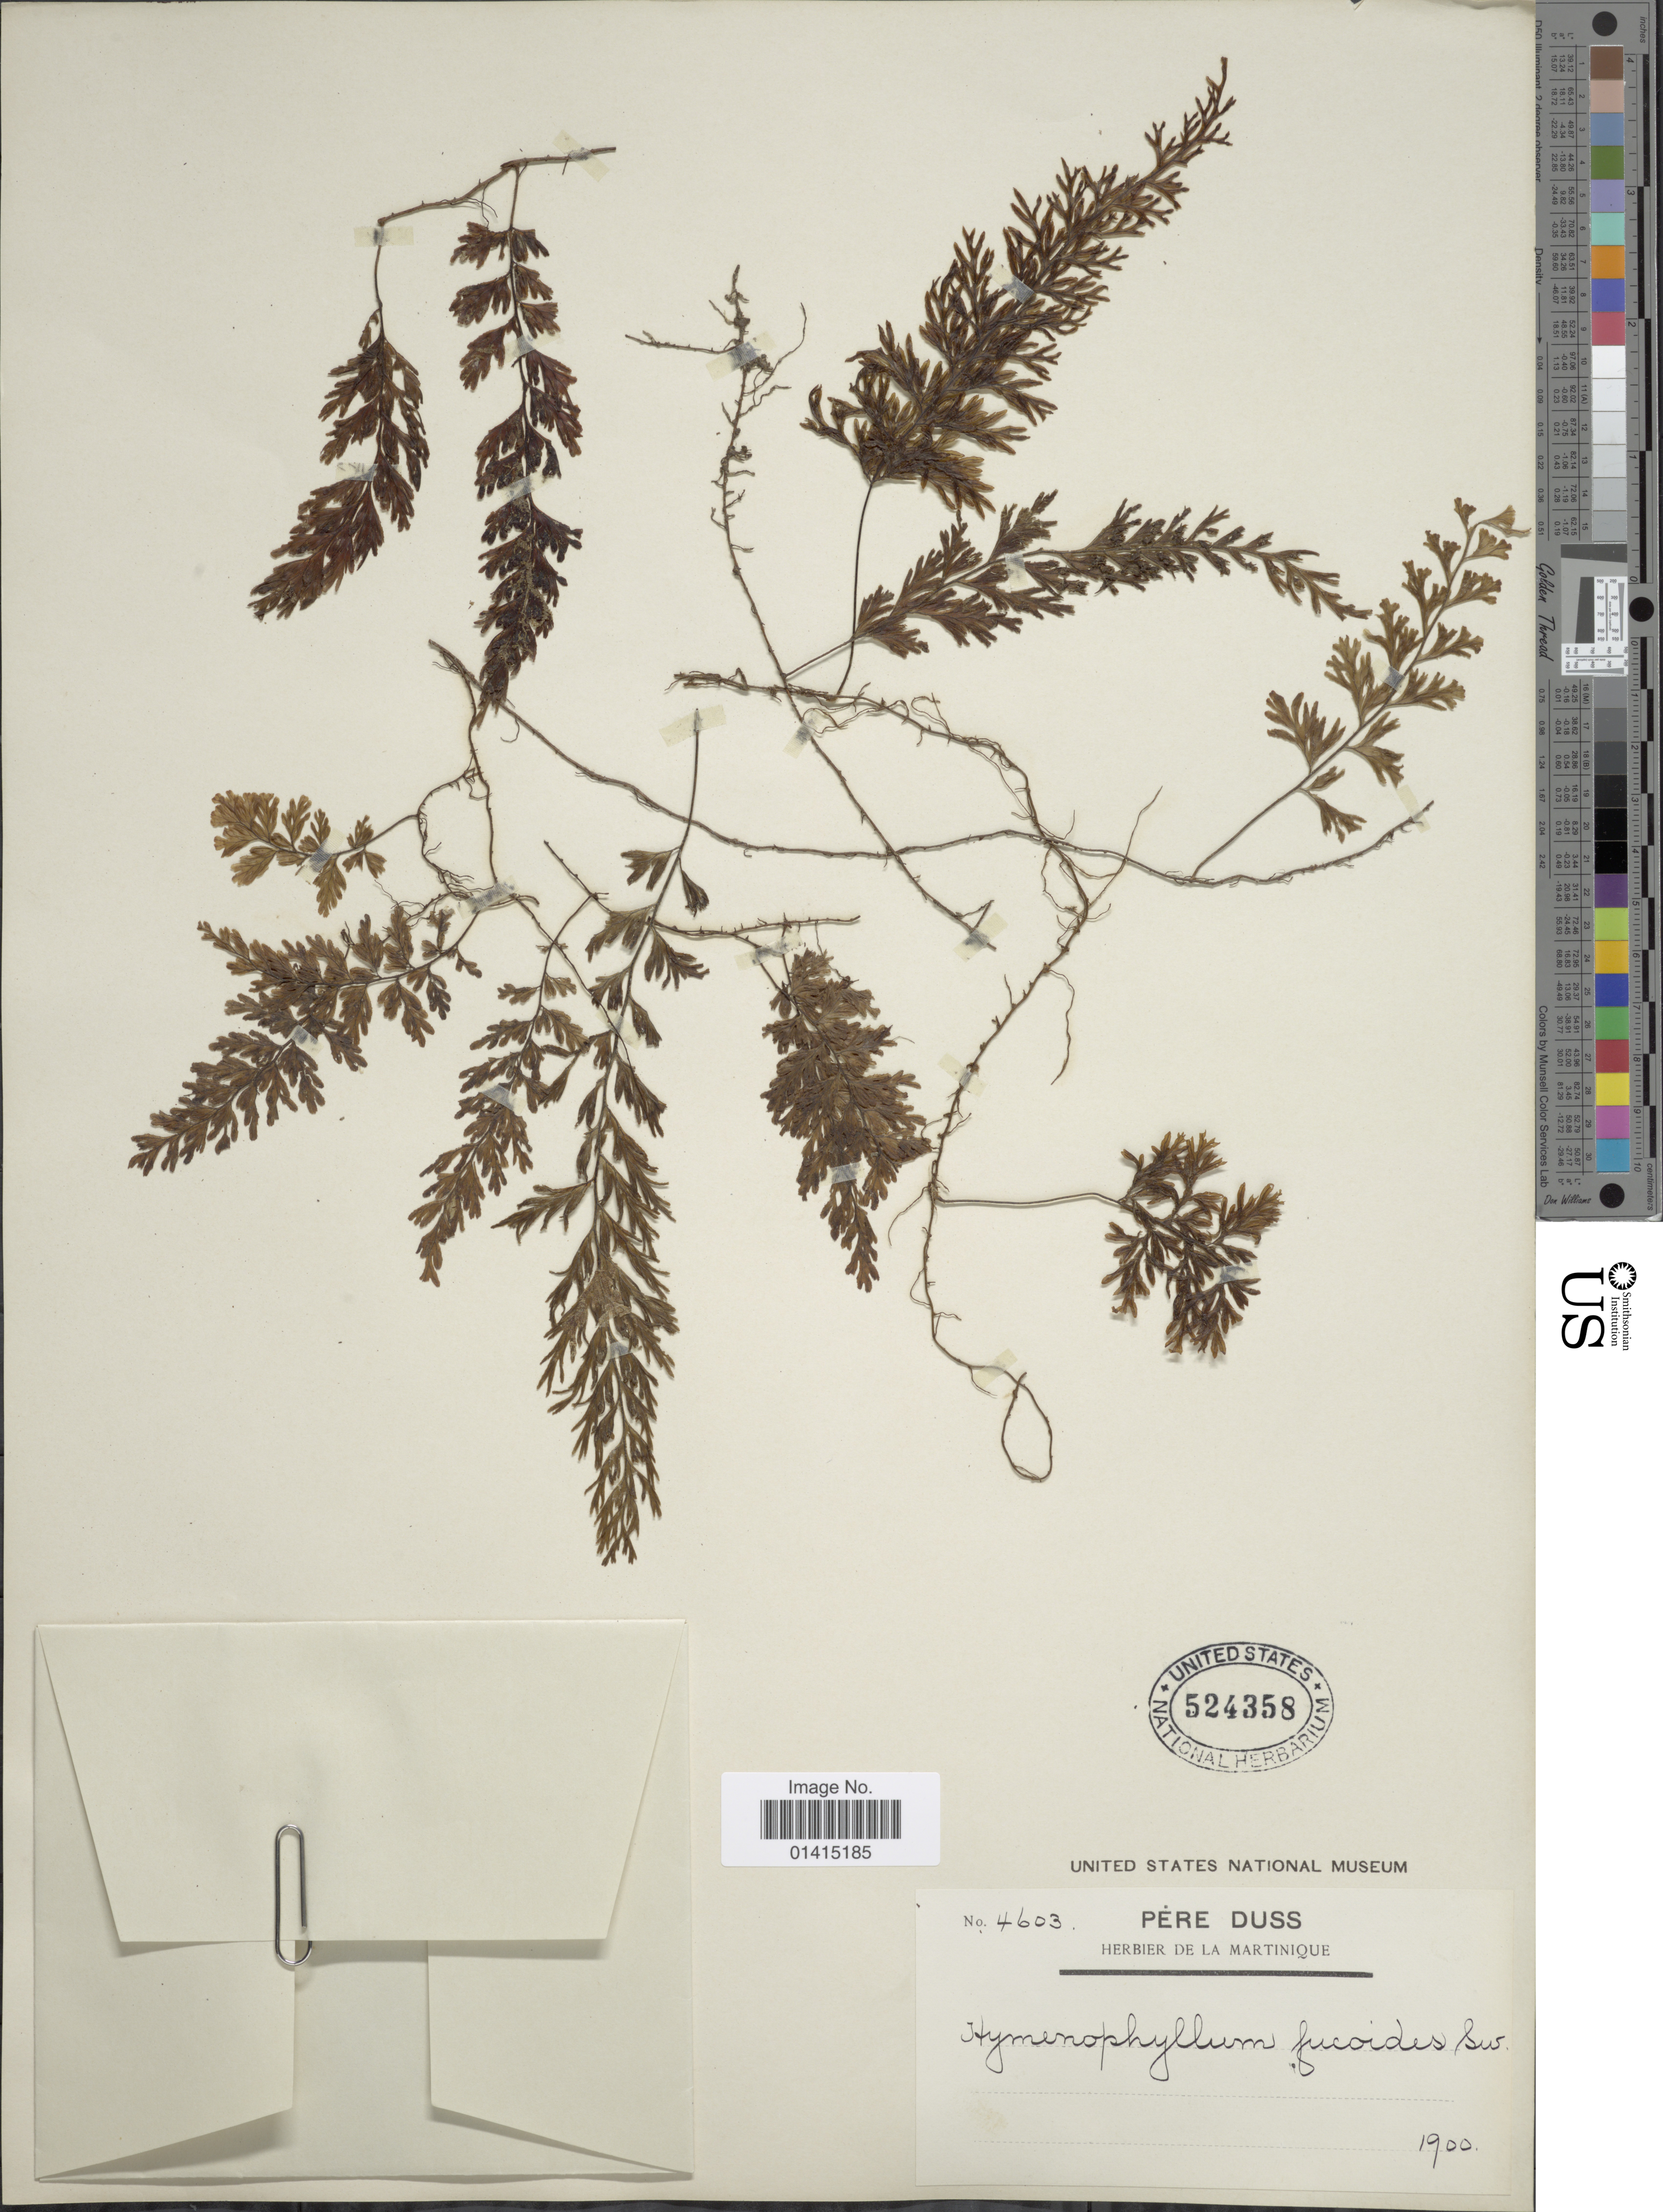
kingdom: Plantae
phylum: Tracheophyta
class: Polypodiopsida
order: Hymenophyllales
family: Hymenophyllaceae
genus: Hymenophyllum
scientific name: Hymenophyllum fucoides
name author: (Sw.) Sw.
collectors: Père Duss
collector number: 4603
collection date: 1900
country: Martinique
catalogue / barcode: US 524358